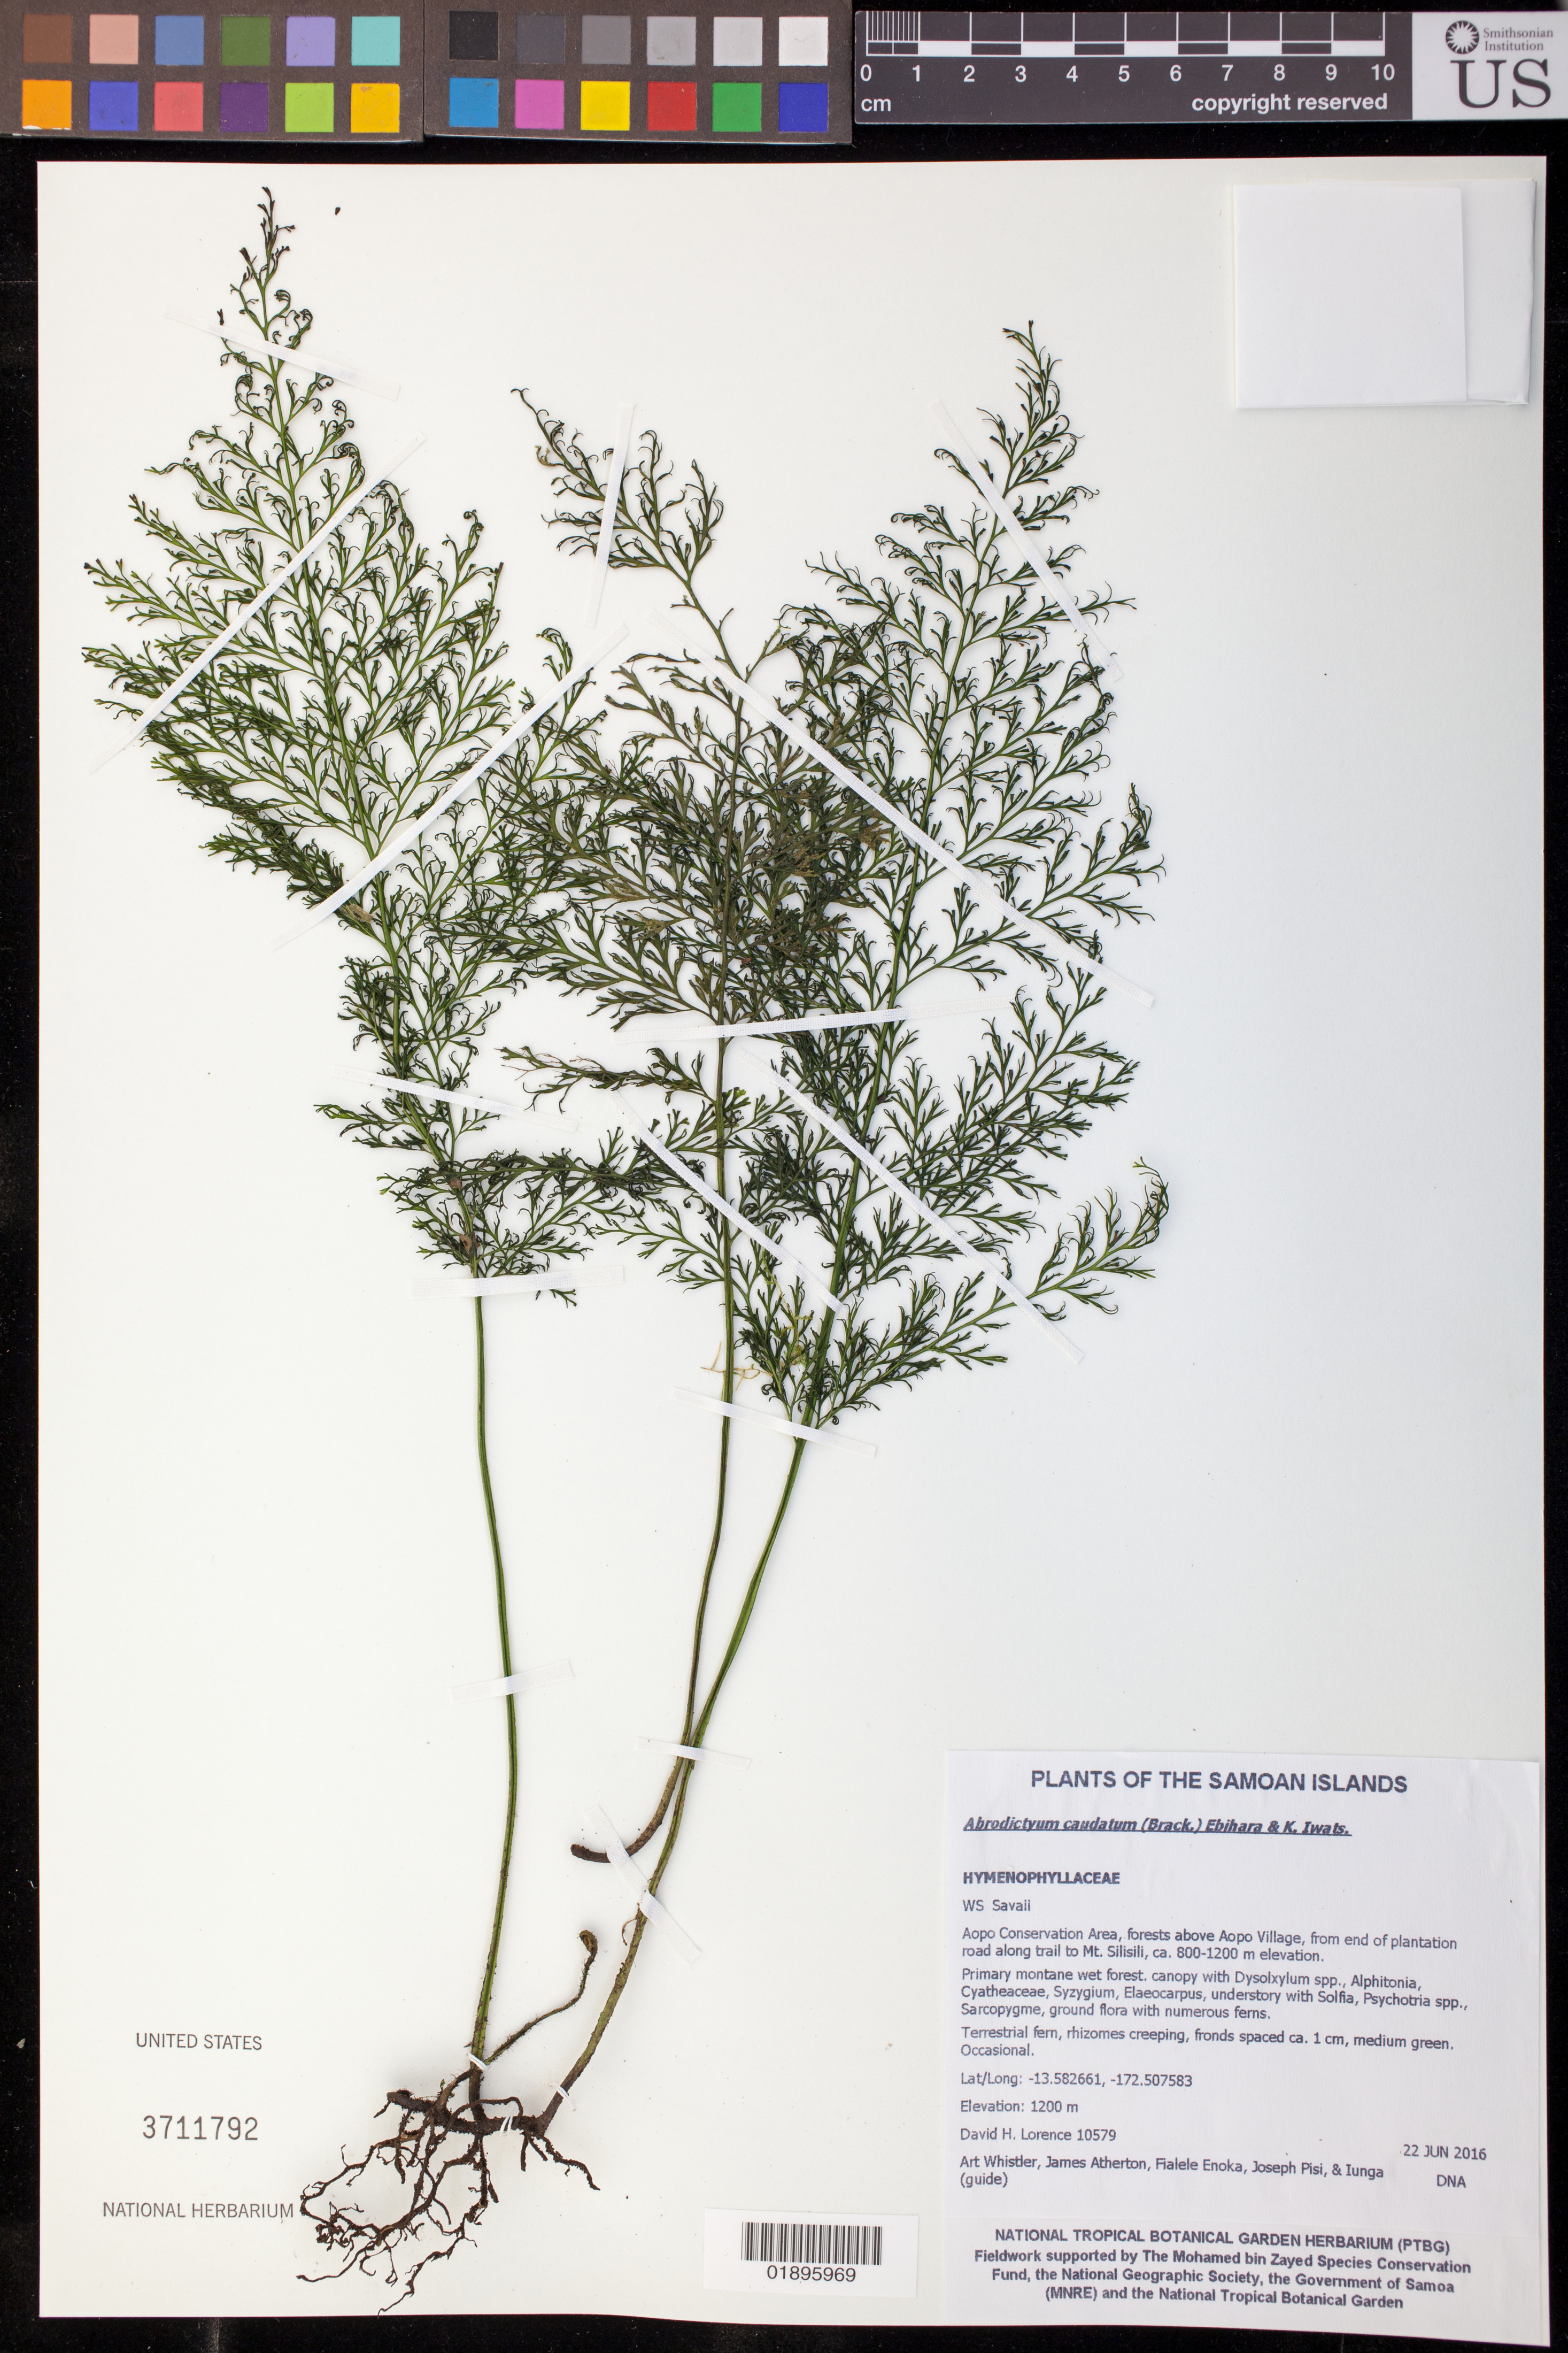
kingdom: Plantae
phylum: Tracheophyta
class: Polypodiopsida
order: Hymenophyllales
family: Hymenophyllaceae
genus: Abrodictyum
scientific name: Abrodictyum caudatum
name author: (Brack.) Ebihara & K. Iwats.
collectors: D. Lorence, A. Whistler, J. Atherton, F. Enoka & J. Pisi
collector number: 10579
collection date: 2016-06-22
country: Samoa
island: Savai'i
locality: Aopo Conservation Area, forests above Aopo Village, from end of plantation road along trail to Mt. Silisili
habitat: Primary montane wet forest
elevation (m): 1200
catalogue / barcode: US 3711792